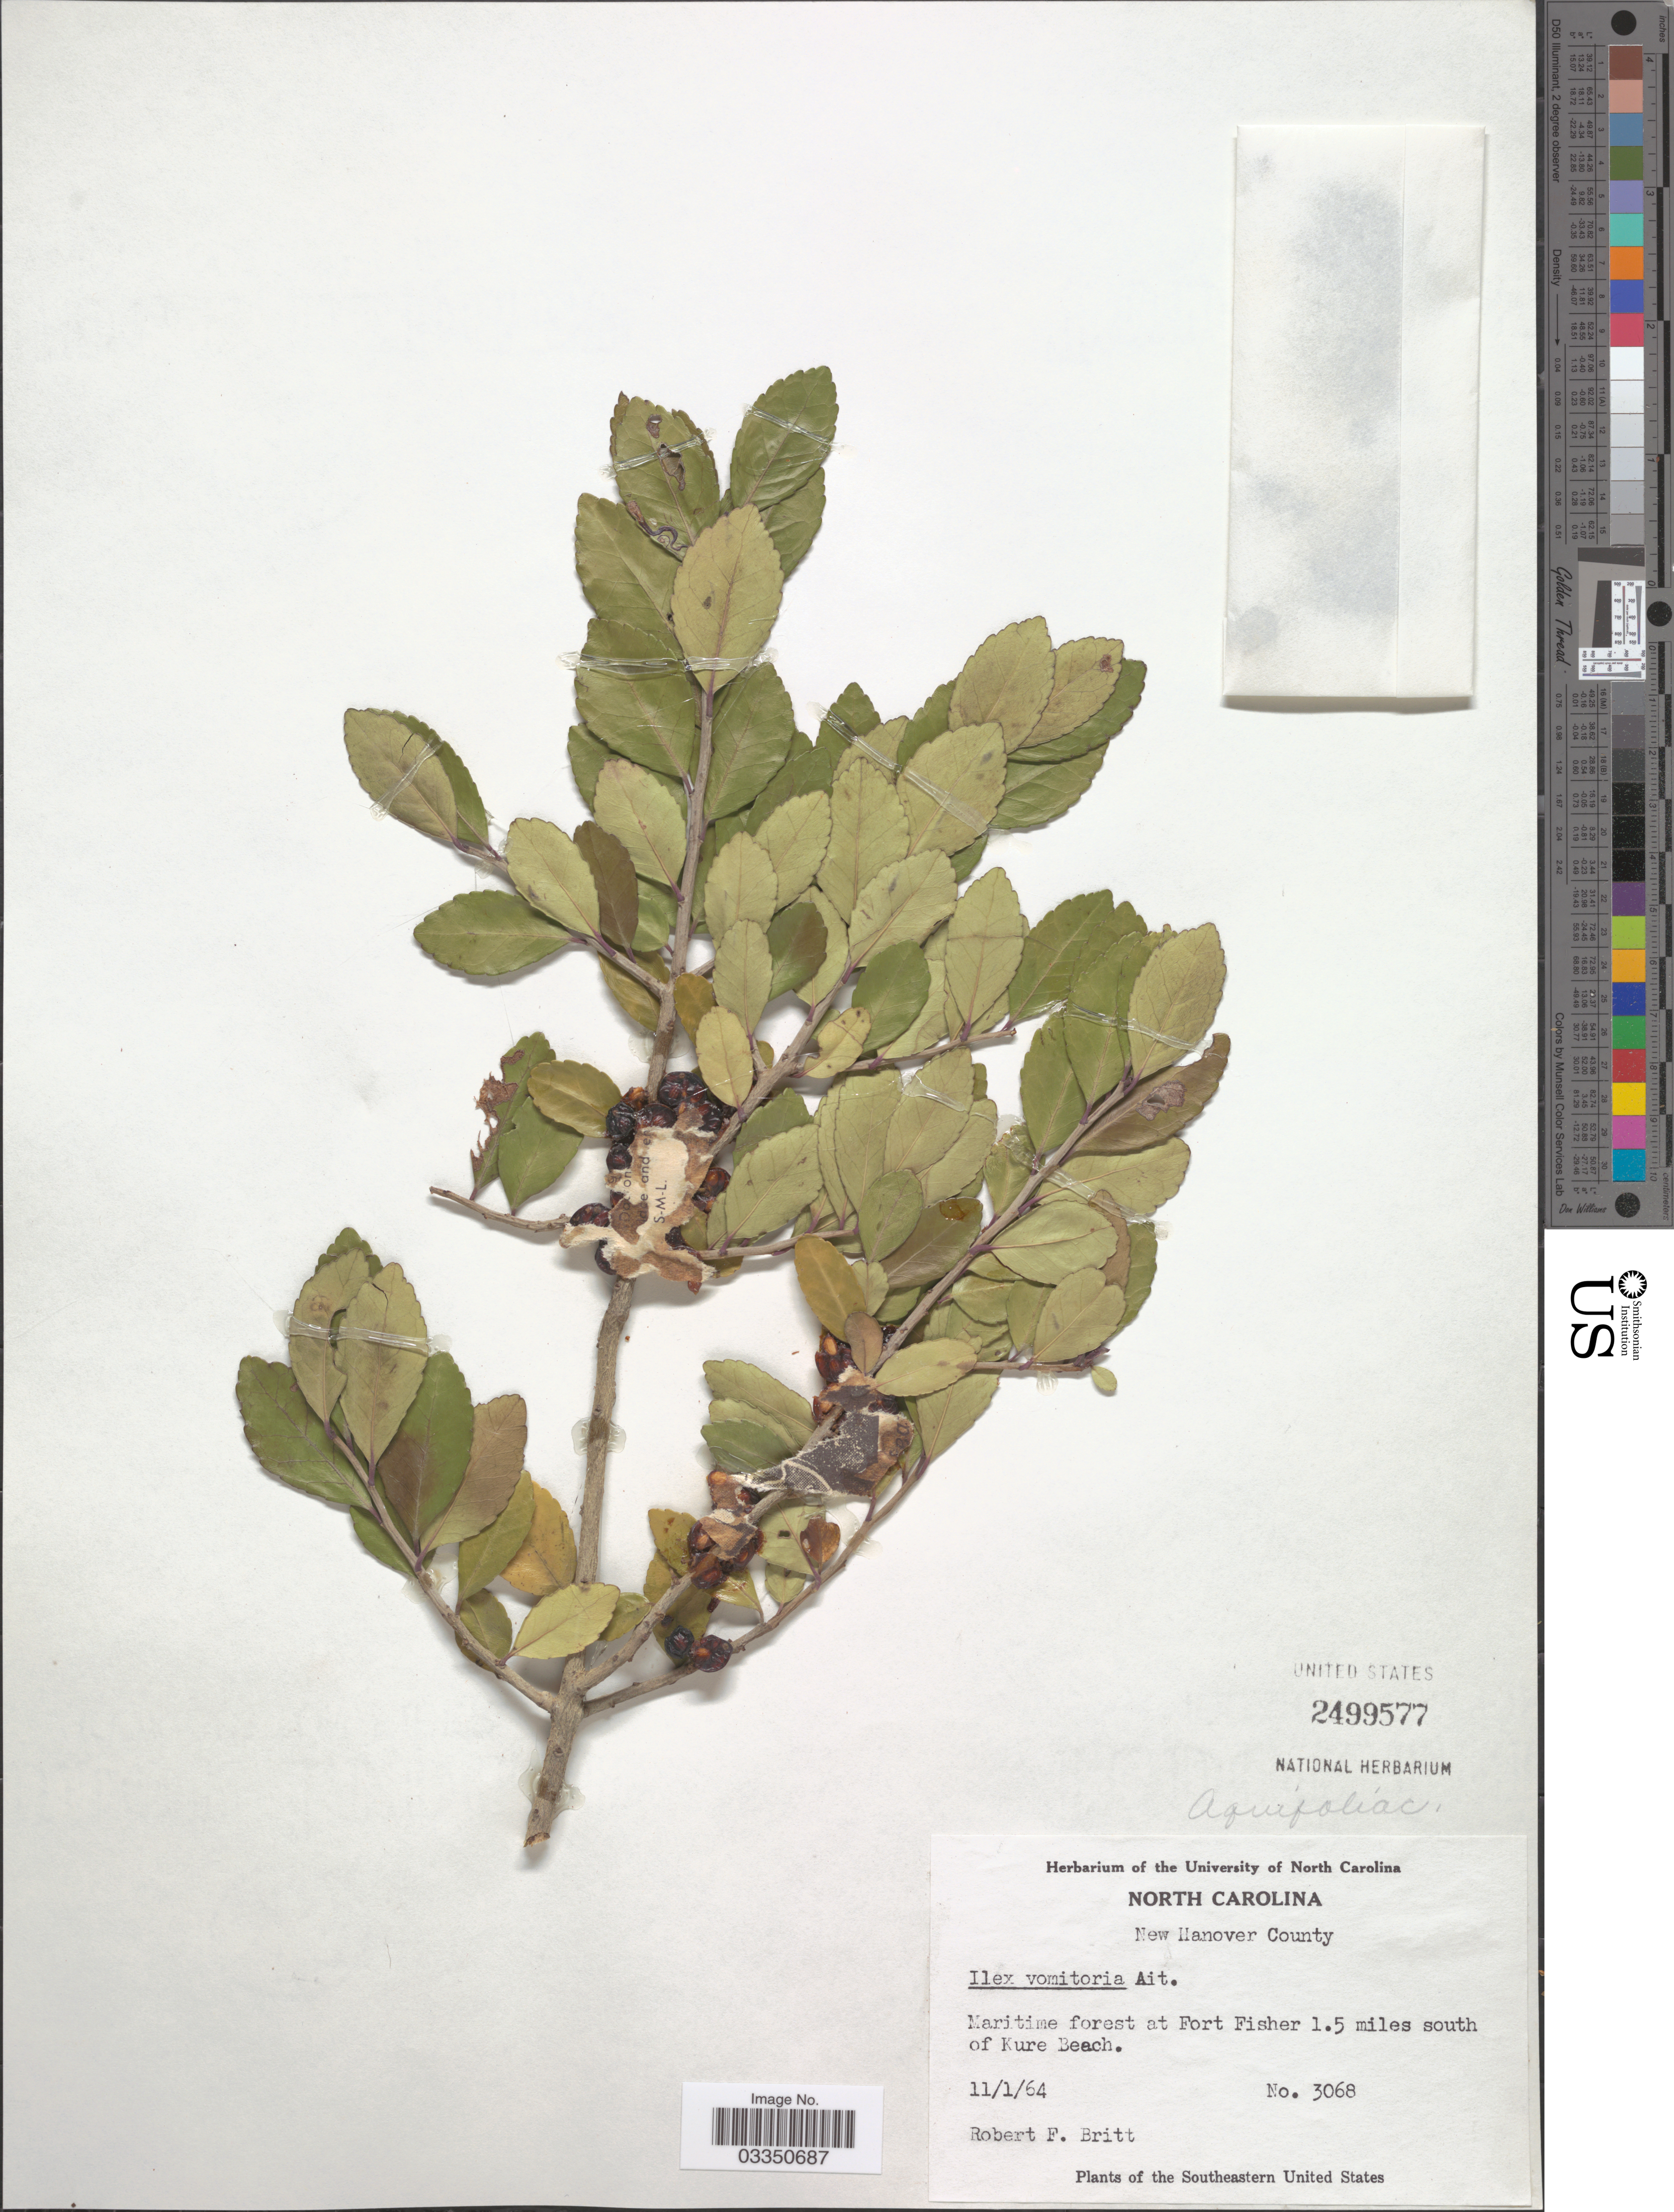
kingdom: Plantae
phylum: Tracheophyta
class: Magnoliopsida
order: Aquifoliales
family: Aquifoliaceae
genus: Ilex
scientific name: Ilex vomitoria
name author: Aiton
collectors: R. Britt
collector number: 3068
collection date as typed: Transcribed d/m/y: 1/11/64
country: United States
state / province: North Carolina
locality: New Hanover County. Maritime forest at Fort Fisher 1.5 miles south of Kure Beach.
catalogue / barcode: US 2499577